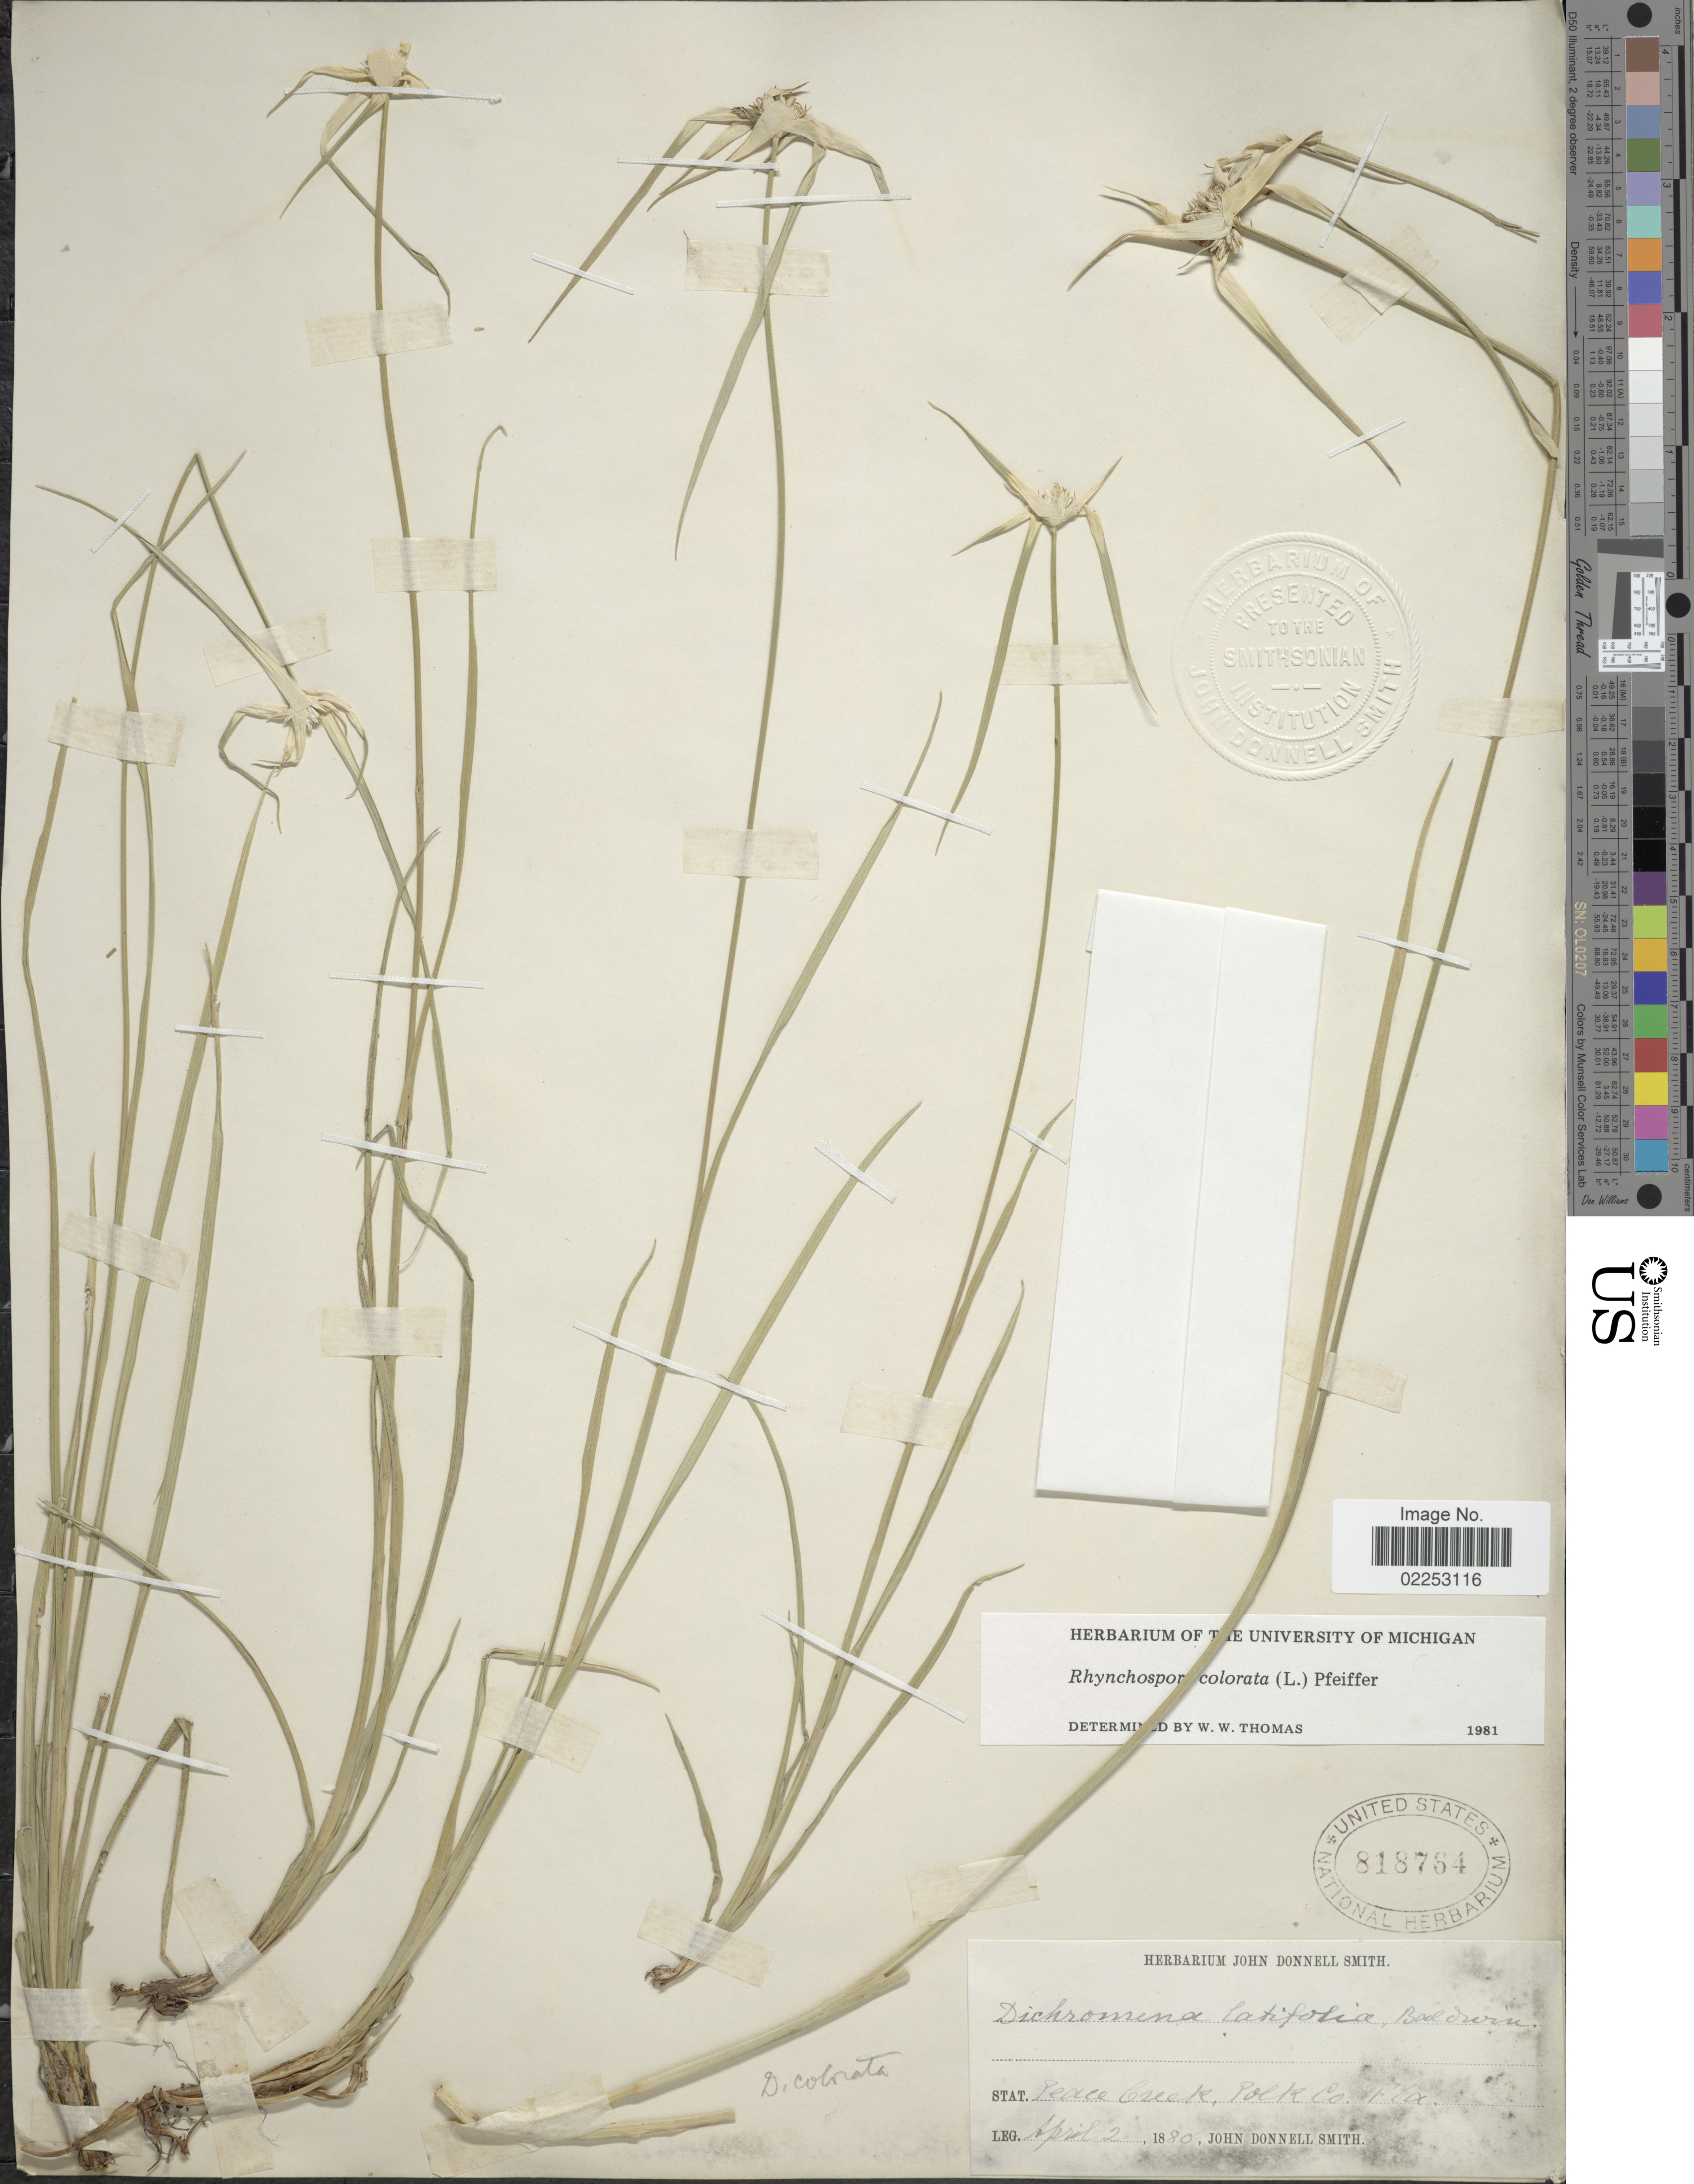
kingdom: Plantae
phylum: Tracheophyta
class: Liliopsida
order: Poales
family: Cyperaceae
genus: Rhynchospora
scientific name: Rhynchospora colorata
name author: (L.) H. Pfeiff.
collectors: J. Donnell Smith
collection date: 1880-04-02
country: United States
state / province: Florida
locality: Peace Creek, Polk Co.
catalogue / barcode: US 818764